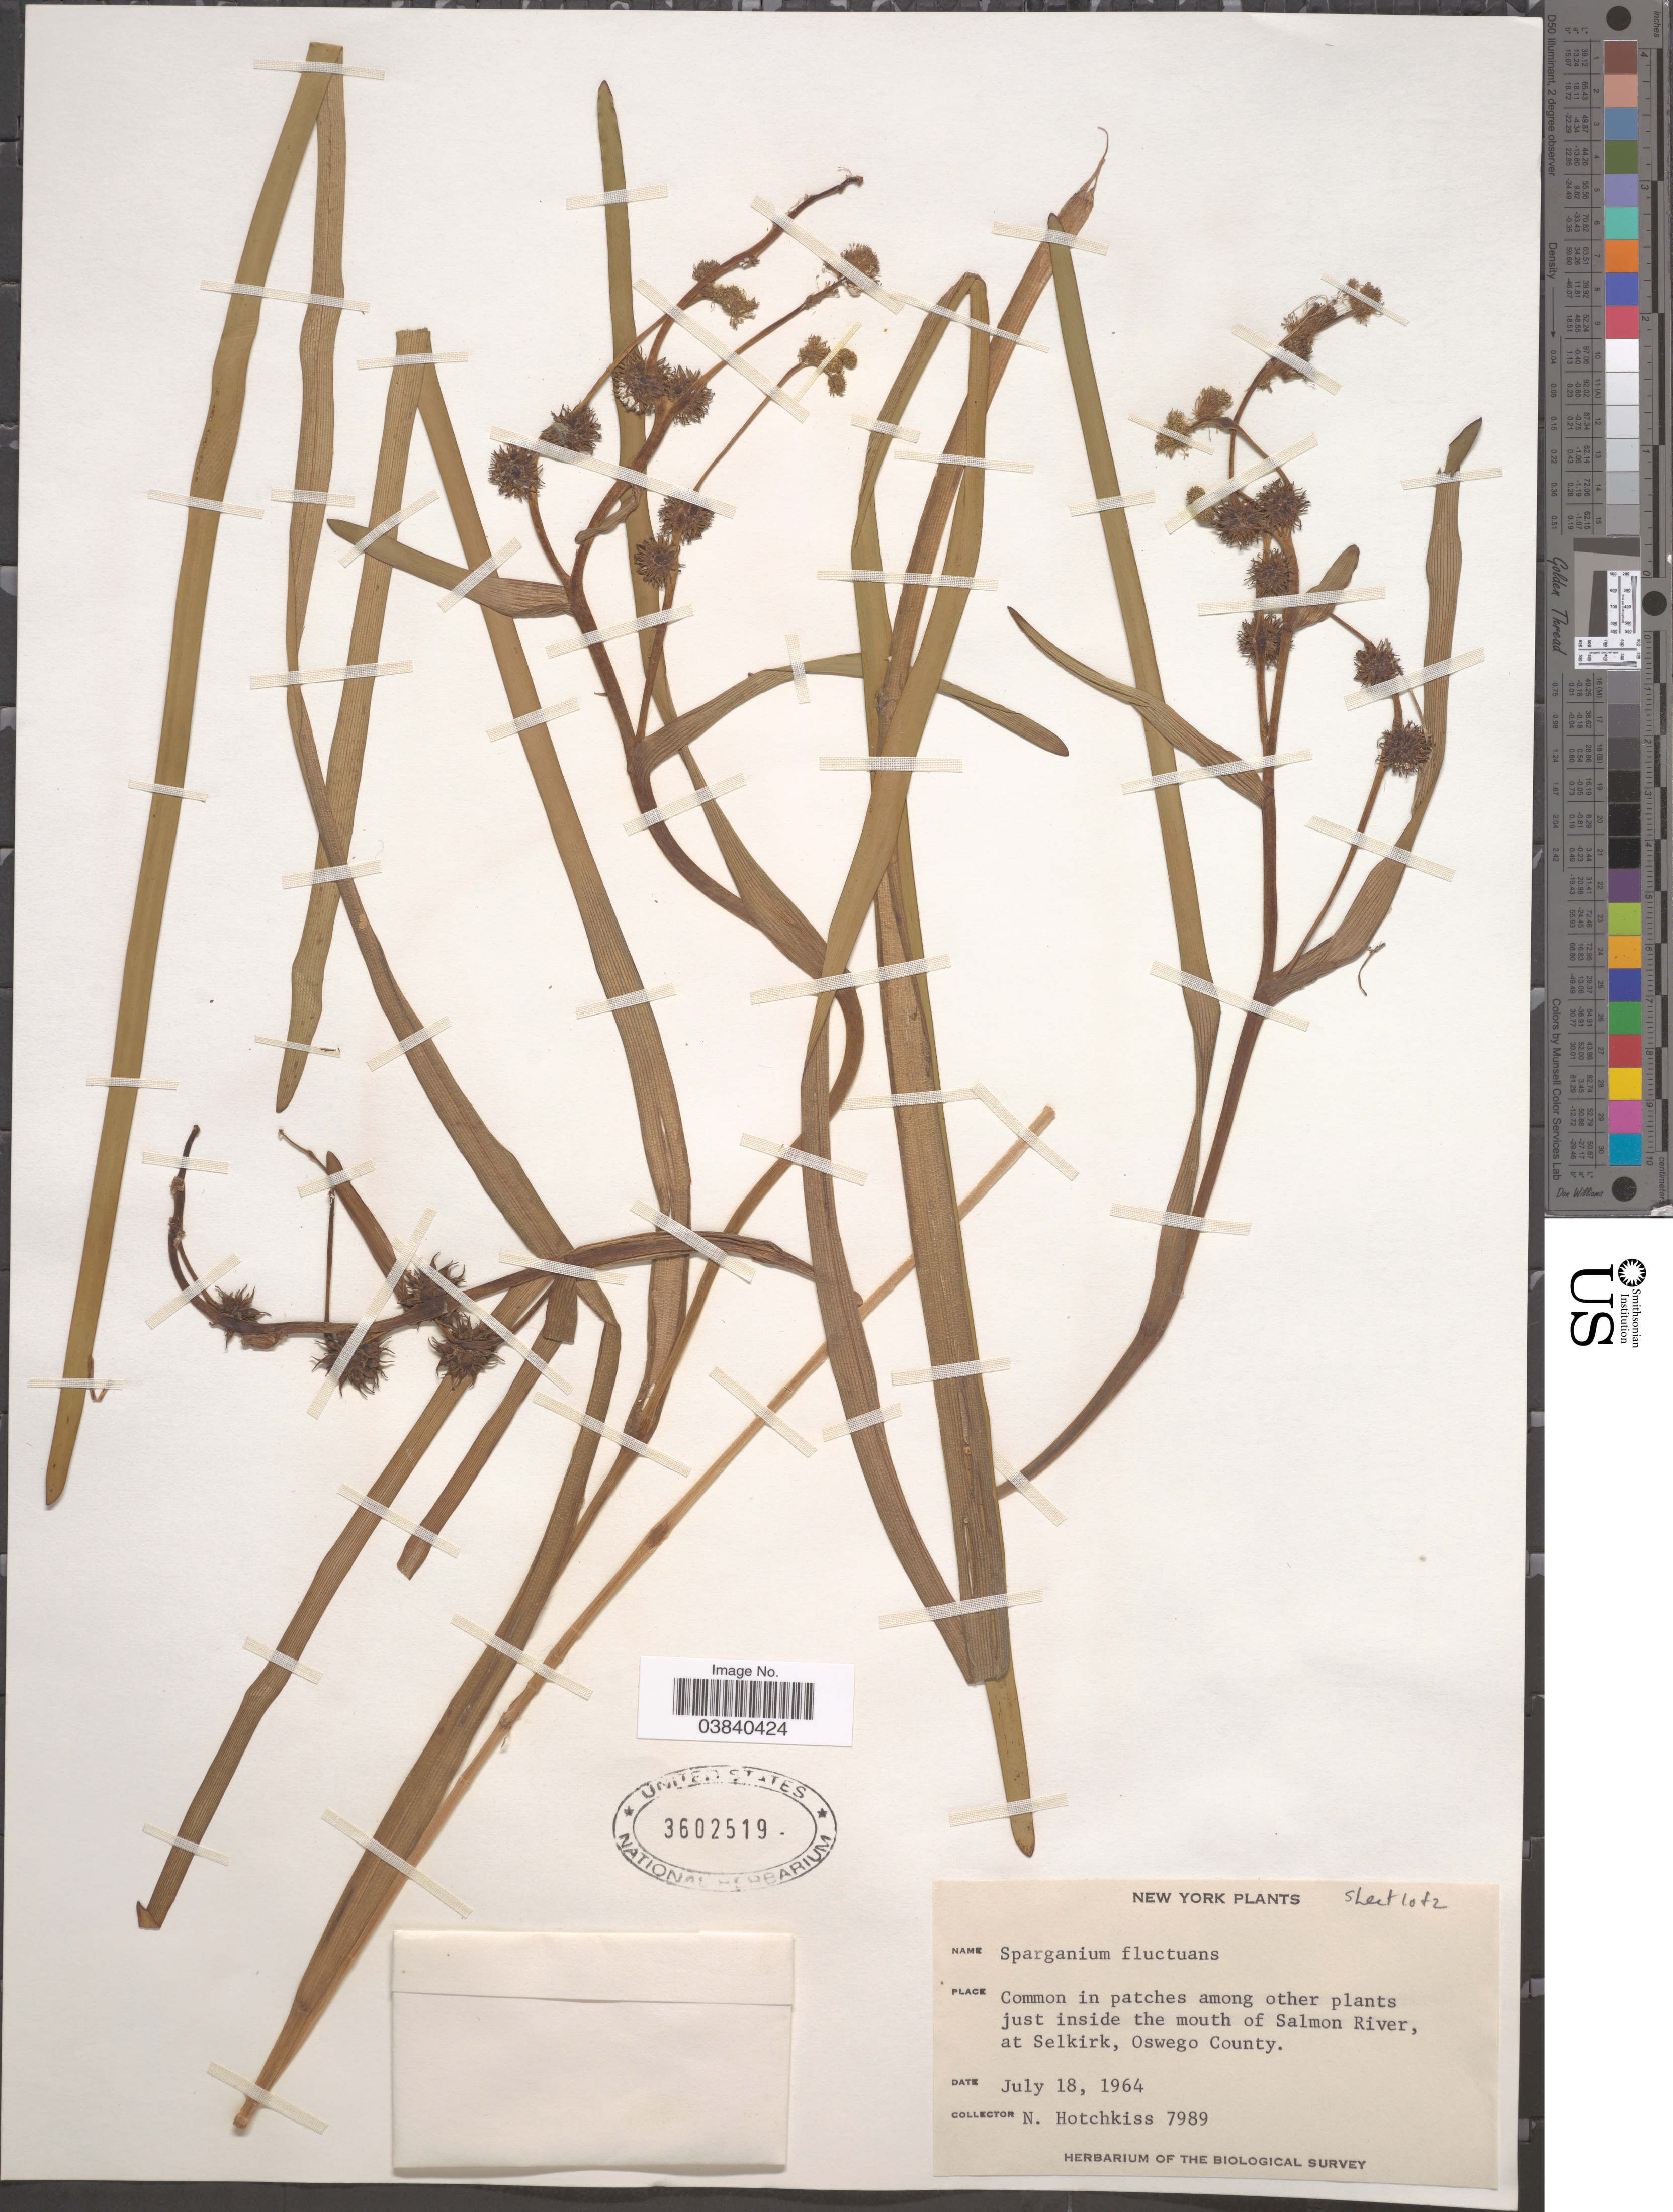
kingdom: Plantae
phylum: Tracheophyta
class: Liliopsida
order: Poales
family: Typhaceae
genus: Sparganium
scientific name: Sparganium fluctuans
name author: (Engelm.) B.L. Rob.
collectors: N. Hotchkiss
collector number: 7989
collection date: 1964-07-18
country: United States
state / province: New York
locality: Just inside the mouth of Salmon River, at Selkirk, Oswego County.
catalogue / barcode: US 3602519